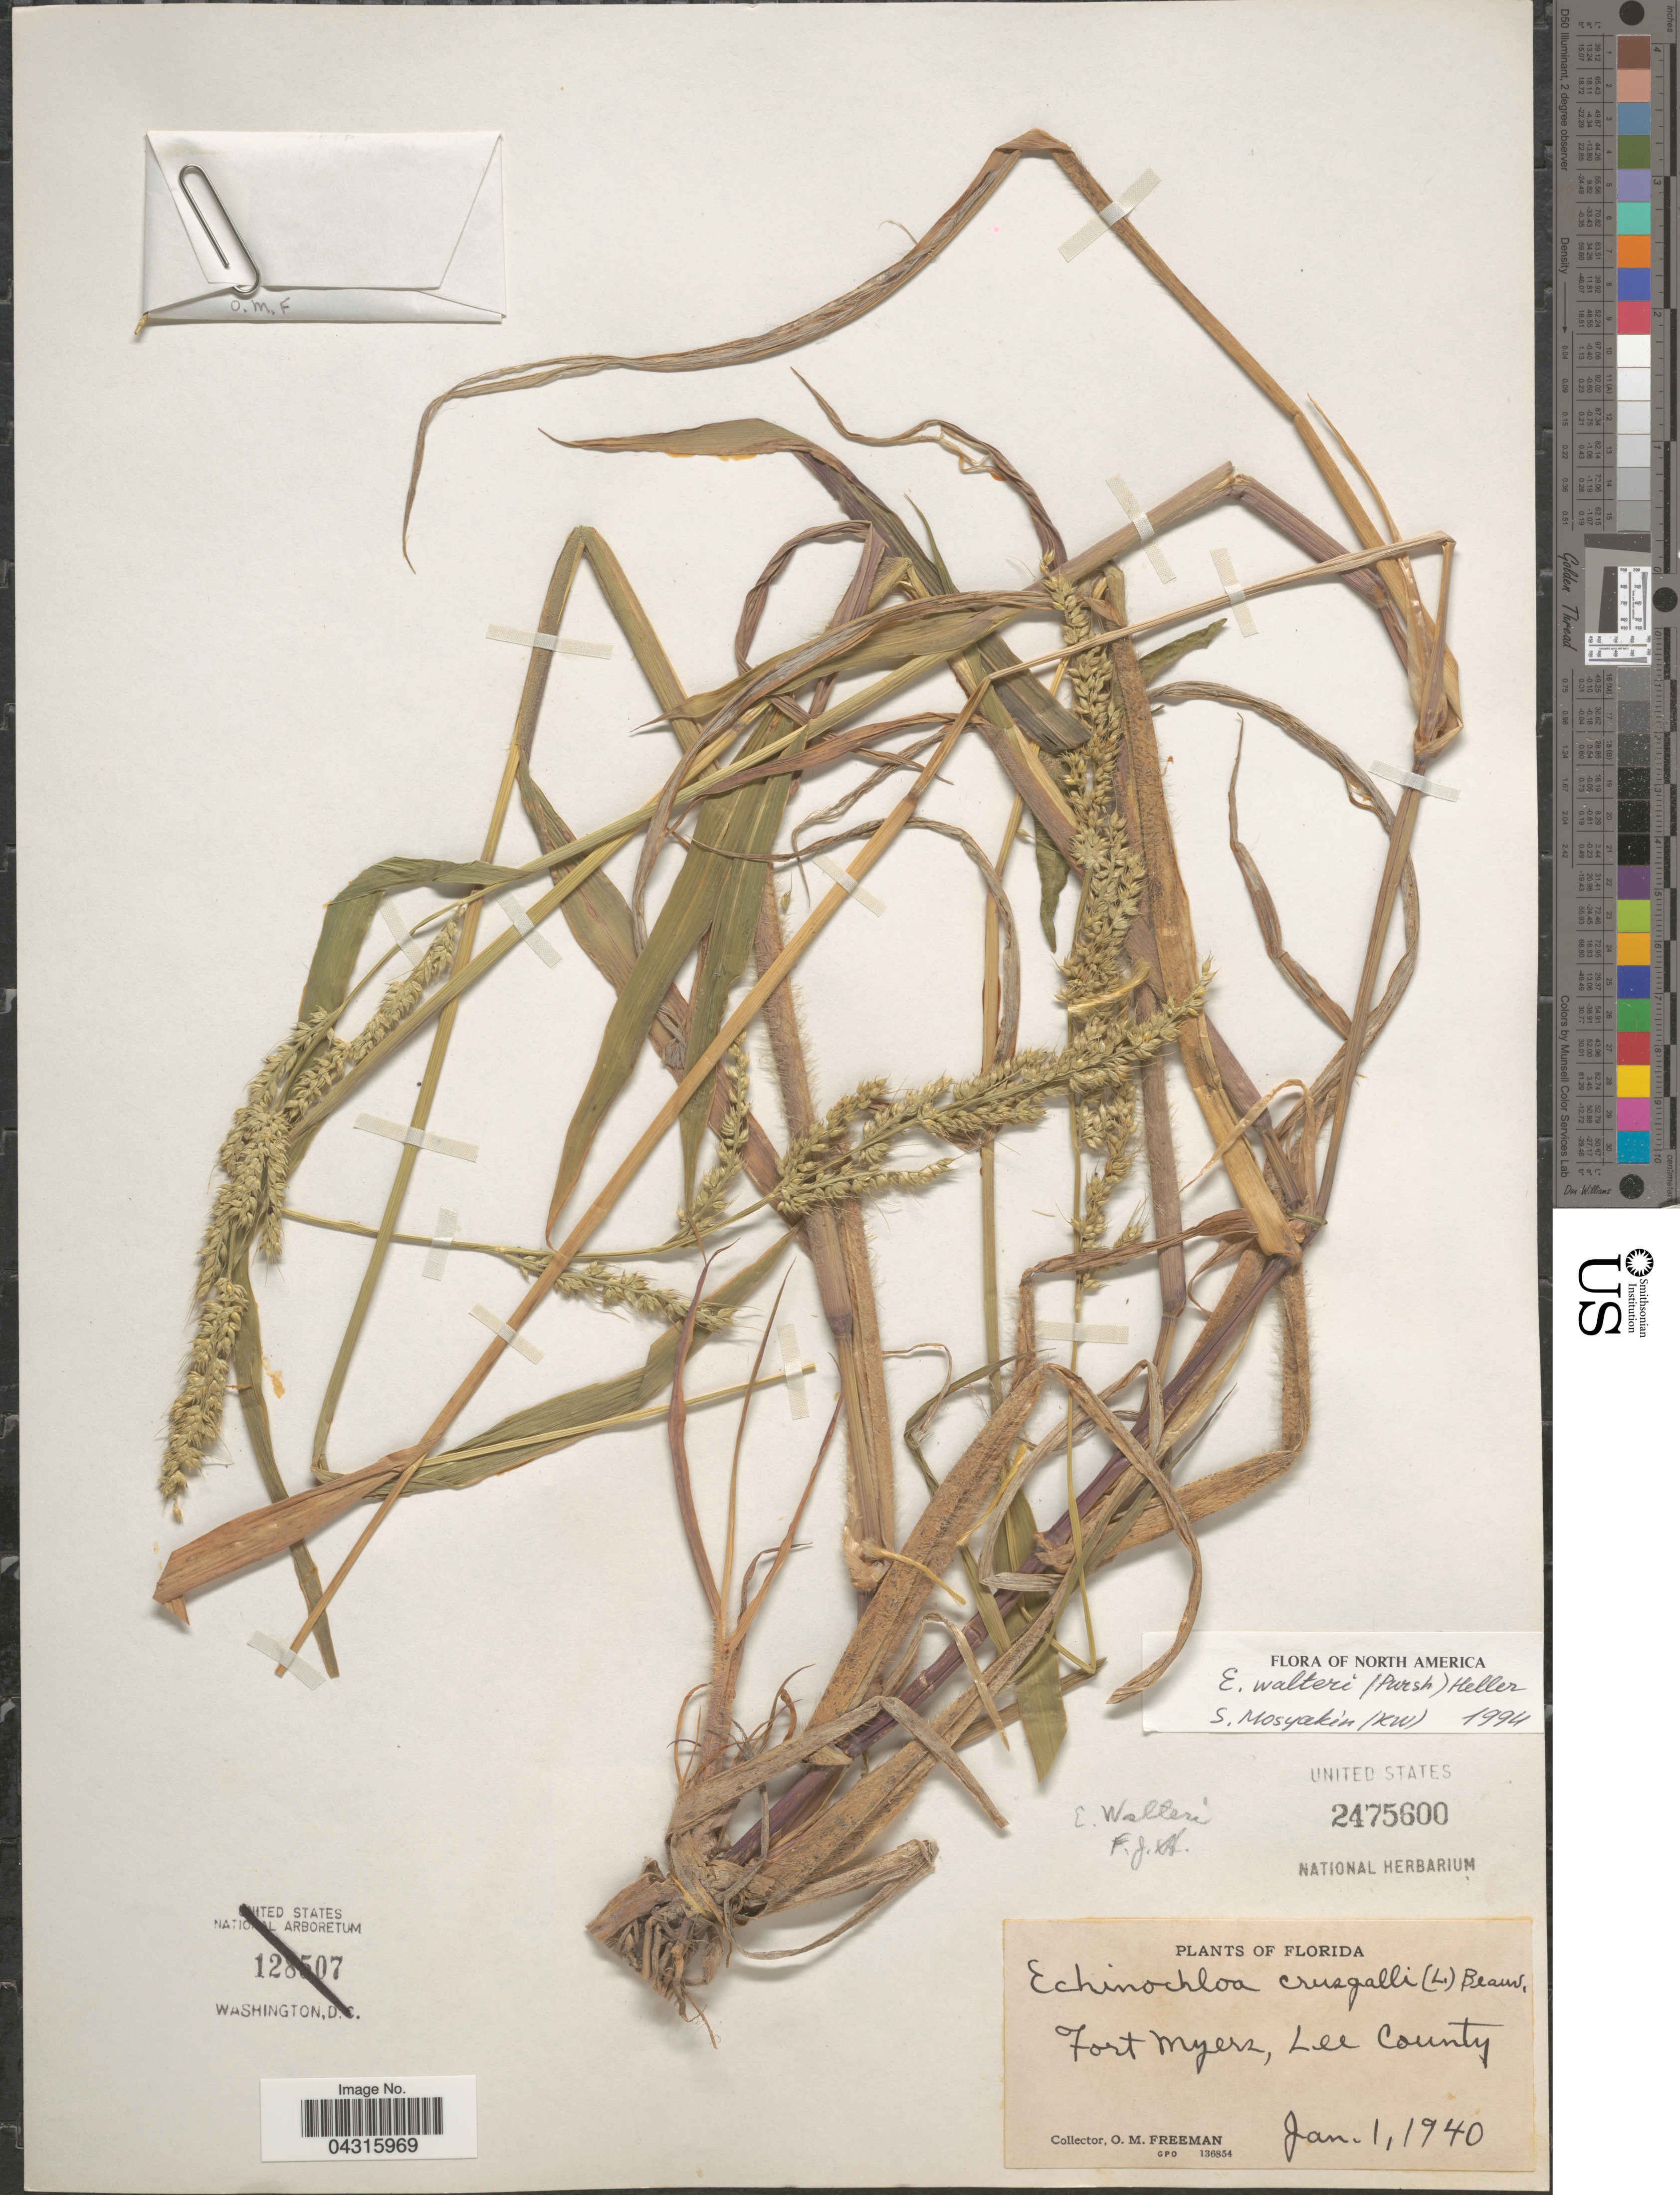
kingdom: Plantae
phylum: Tracheophyta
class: Liliopsida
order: Poales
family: Poaceae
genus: Echinochloa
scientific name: Echinochloa walteri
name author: (Pursh) A. Heller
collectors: O. Freeman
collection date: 1940-01-01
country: United States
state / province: Florida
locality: Fort Myers, Lee County.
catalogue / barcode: US 2475600